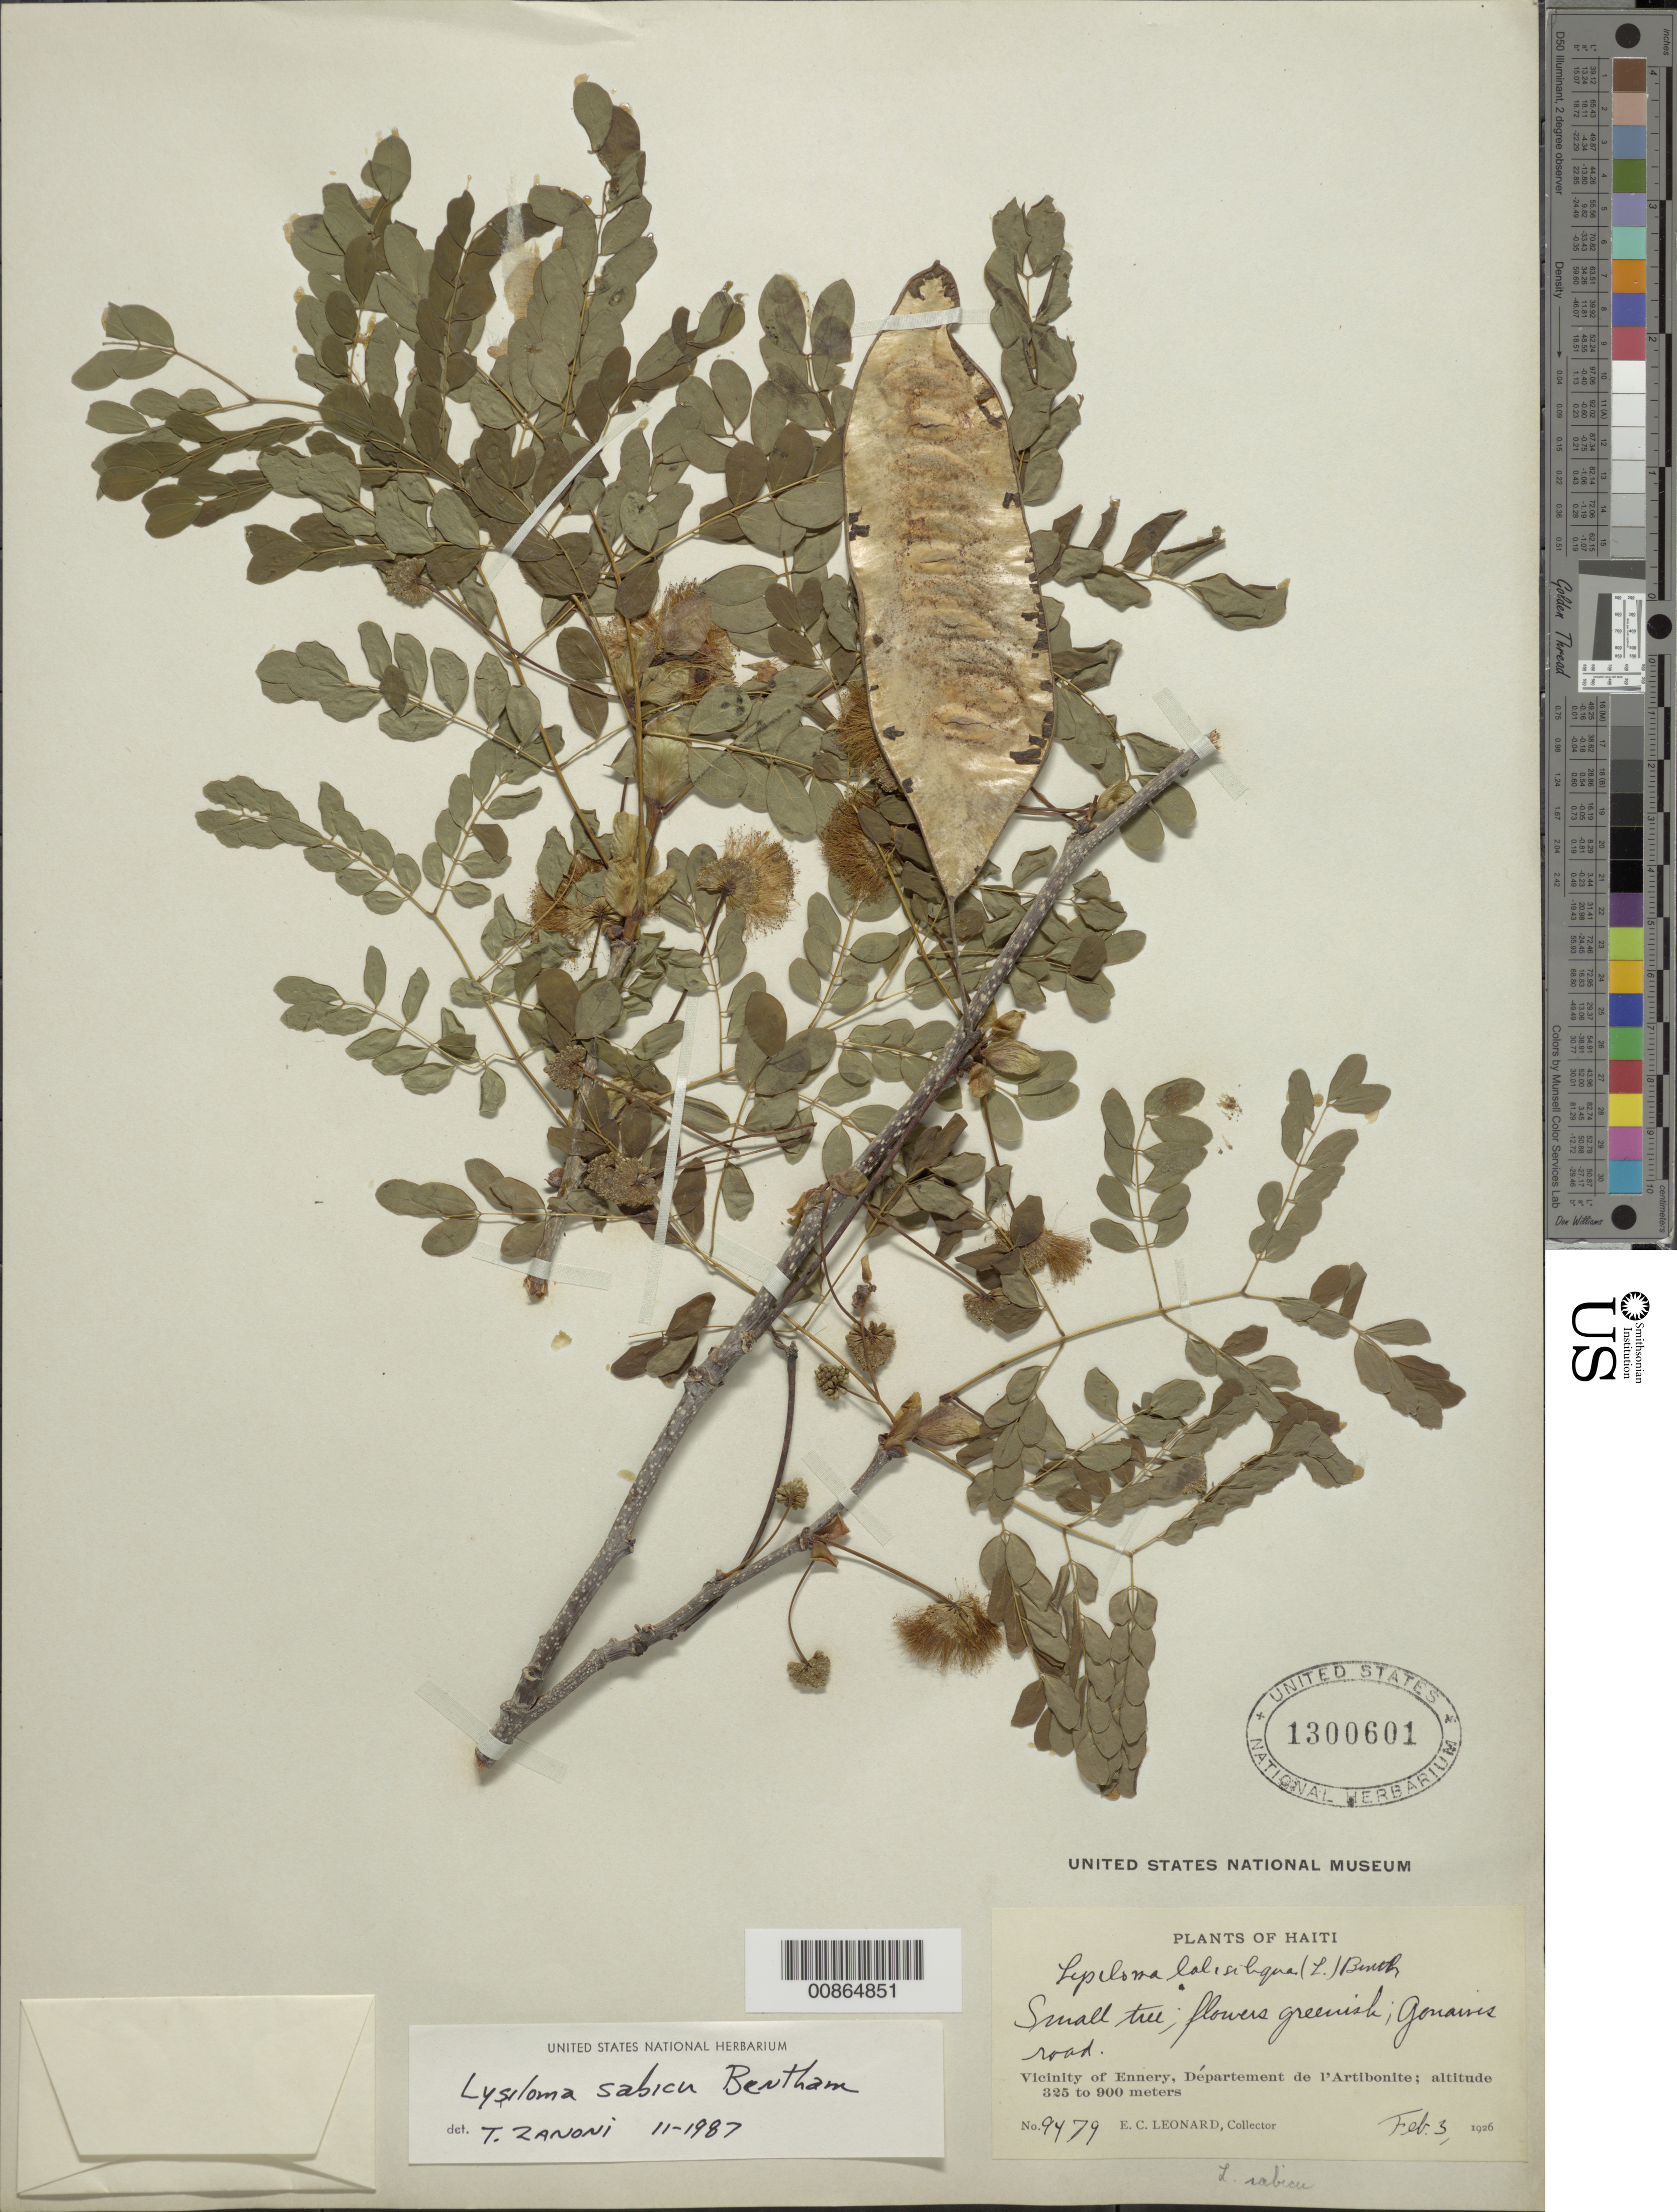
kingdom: Plantae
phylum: Tracheophyta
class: Magnoliopsida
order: Fabales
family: Fabaceae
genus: Lysiloma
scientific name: Lysiloma sabicu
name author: Benth.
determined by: Zanoni, T. A., (NY), New York Botanical Garden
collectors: E. C. Leonard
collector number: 9479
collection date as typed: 03 Feb 1926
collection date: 1926-02-03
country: Haiti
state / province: Artibonite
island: Hispaniola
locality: Vicinity of Ennery. Gonaives road.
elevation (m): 325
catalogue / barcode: US 1300601